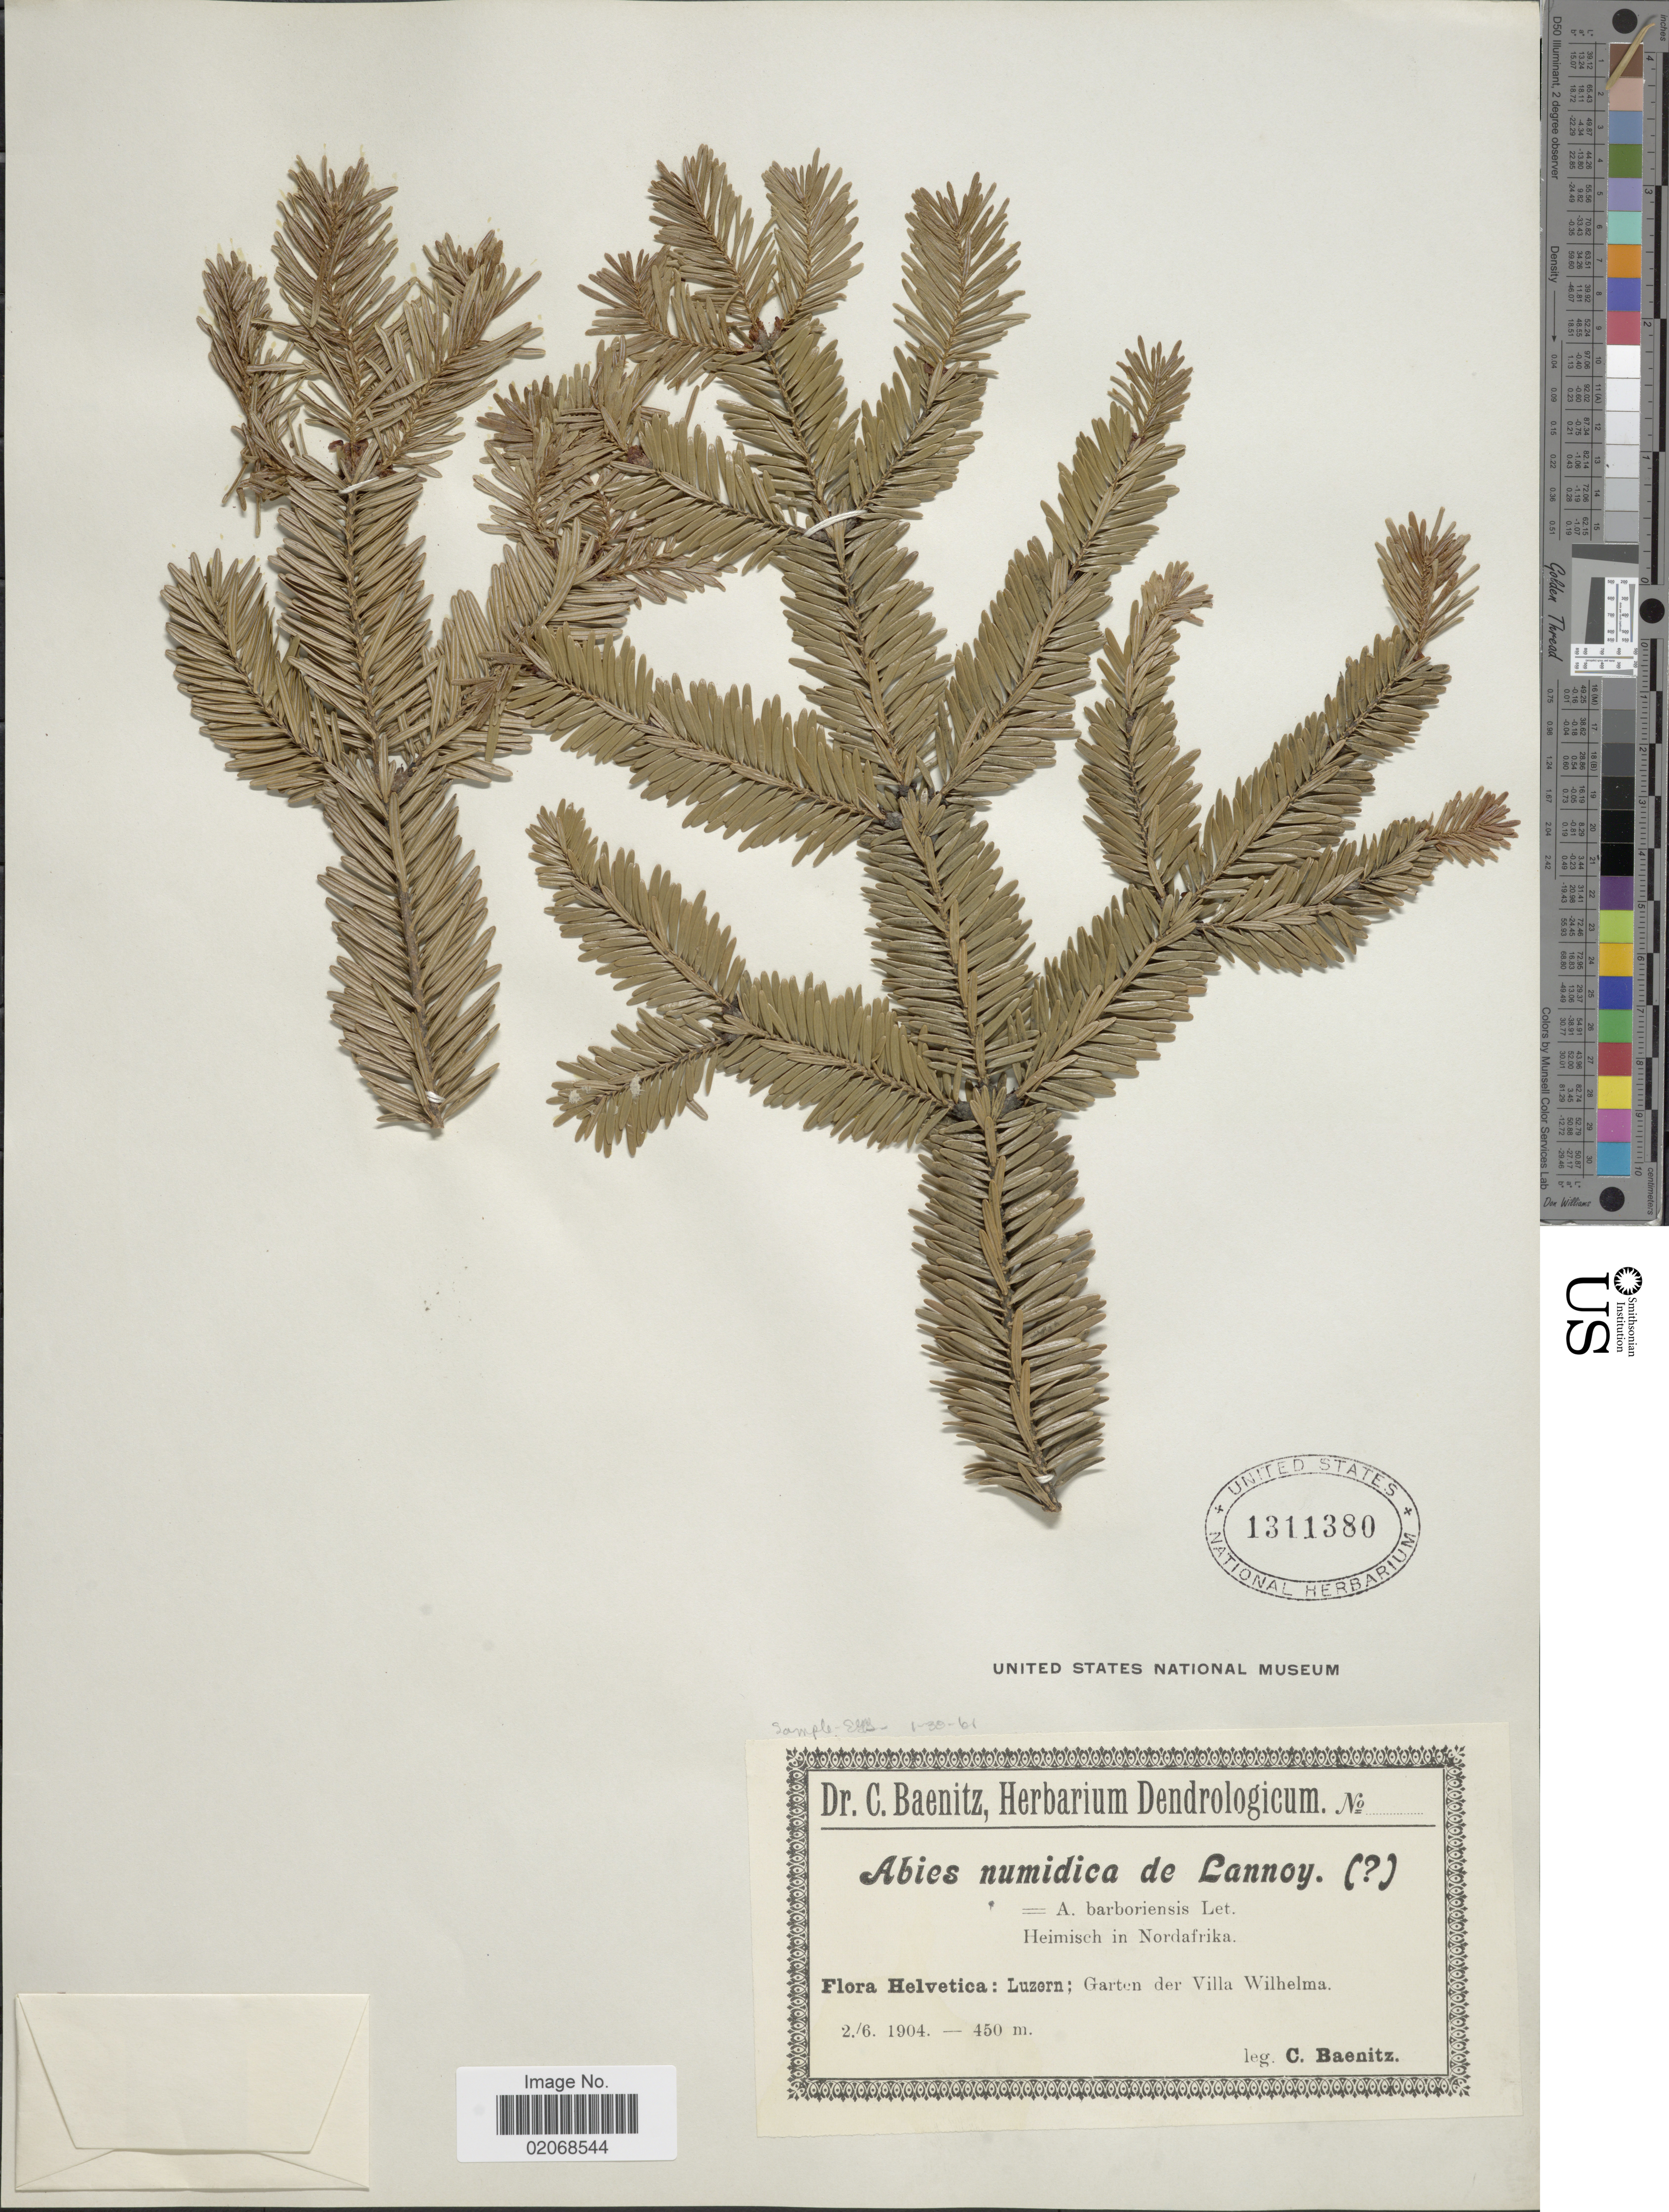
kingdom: Plantae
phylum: Tracheophyta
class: Pinopsida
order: Pinales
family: Pinaceae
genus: Abies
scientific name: Abies numidica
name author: de Lannoy ex Carrière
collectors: C. G. Baenitz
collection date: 1904-06-02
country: Switzerland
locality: Helvetica: Luzern;Garten der Villa Wilhelma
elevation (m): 450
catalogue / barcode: US 1311380